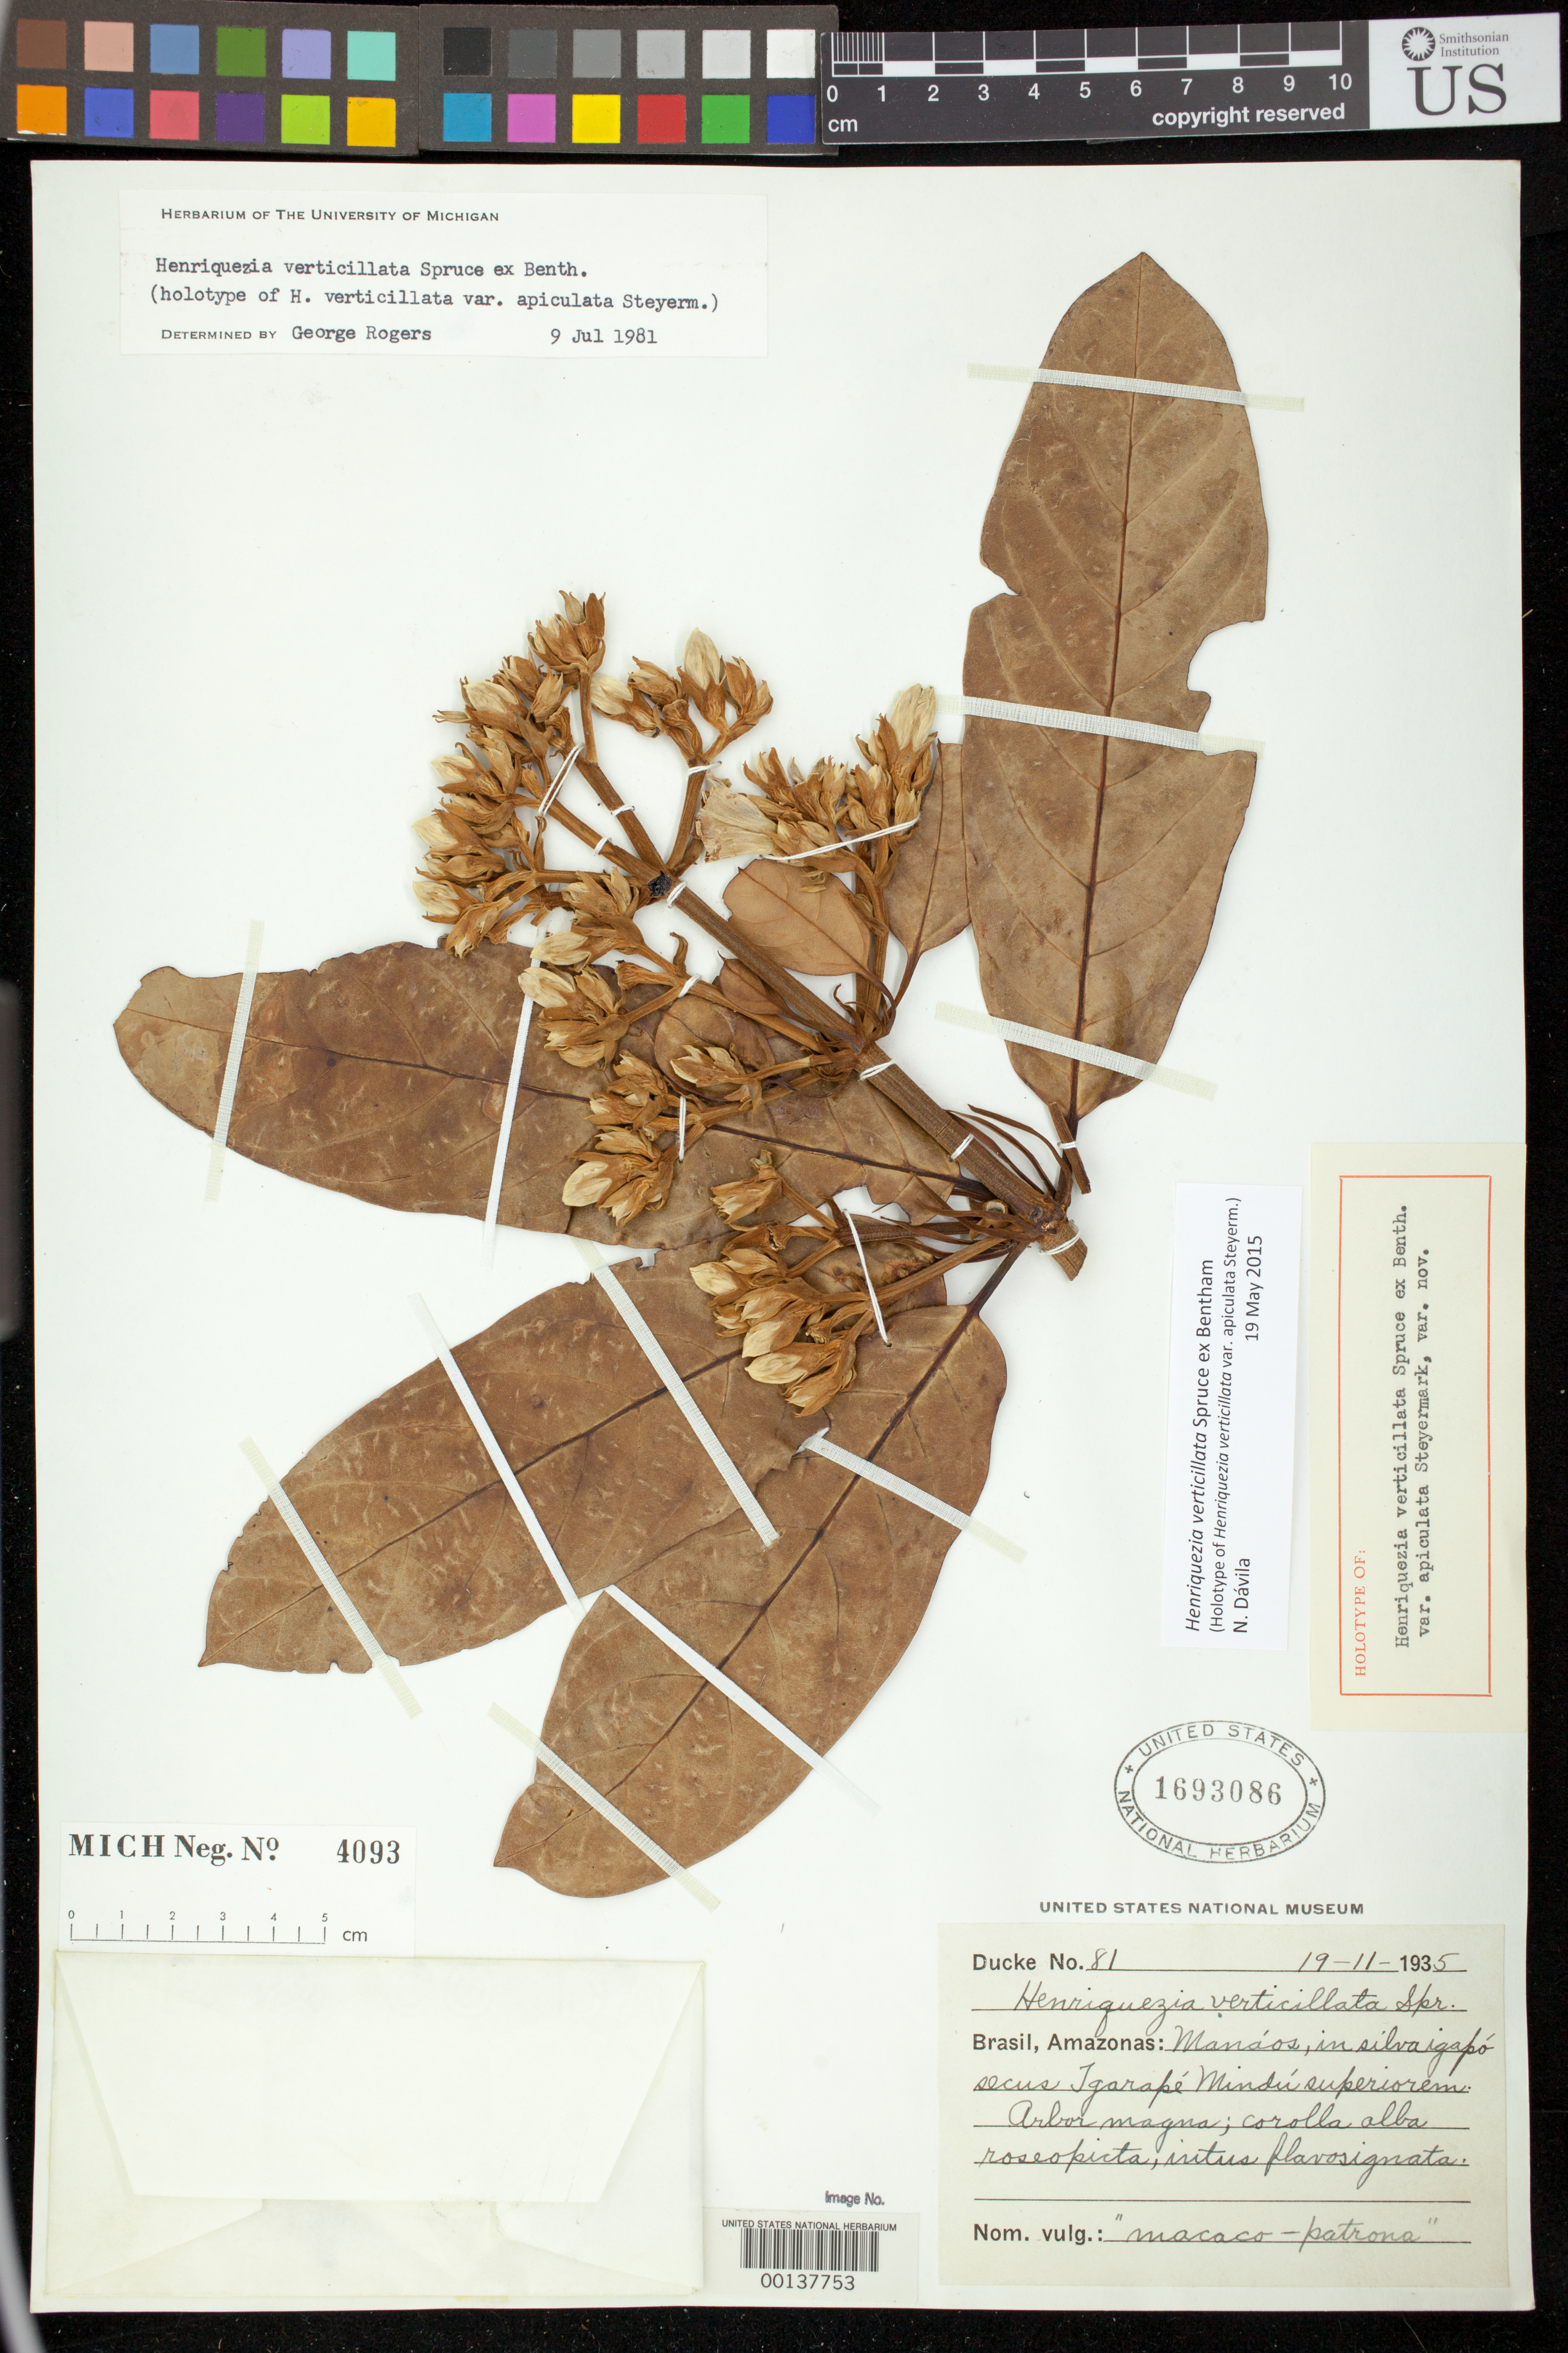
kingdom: Plantae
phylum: Tracheophyta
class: Magnoliopsida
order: Gentianales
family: Rubiaceae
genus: Henriquezia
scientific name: Henriquezia verticillata var. apiculata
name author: Steyerm.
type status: Holotype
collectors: A. Ducke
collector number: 81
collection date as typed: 19 Nov 1935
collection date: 1935-11-19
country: Brazil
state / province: Amazonas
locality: Manaos.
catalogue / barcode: US 1693086